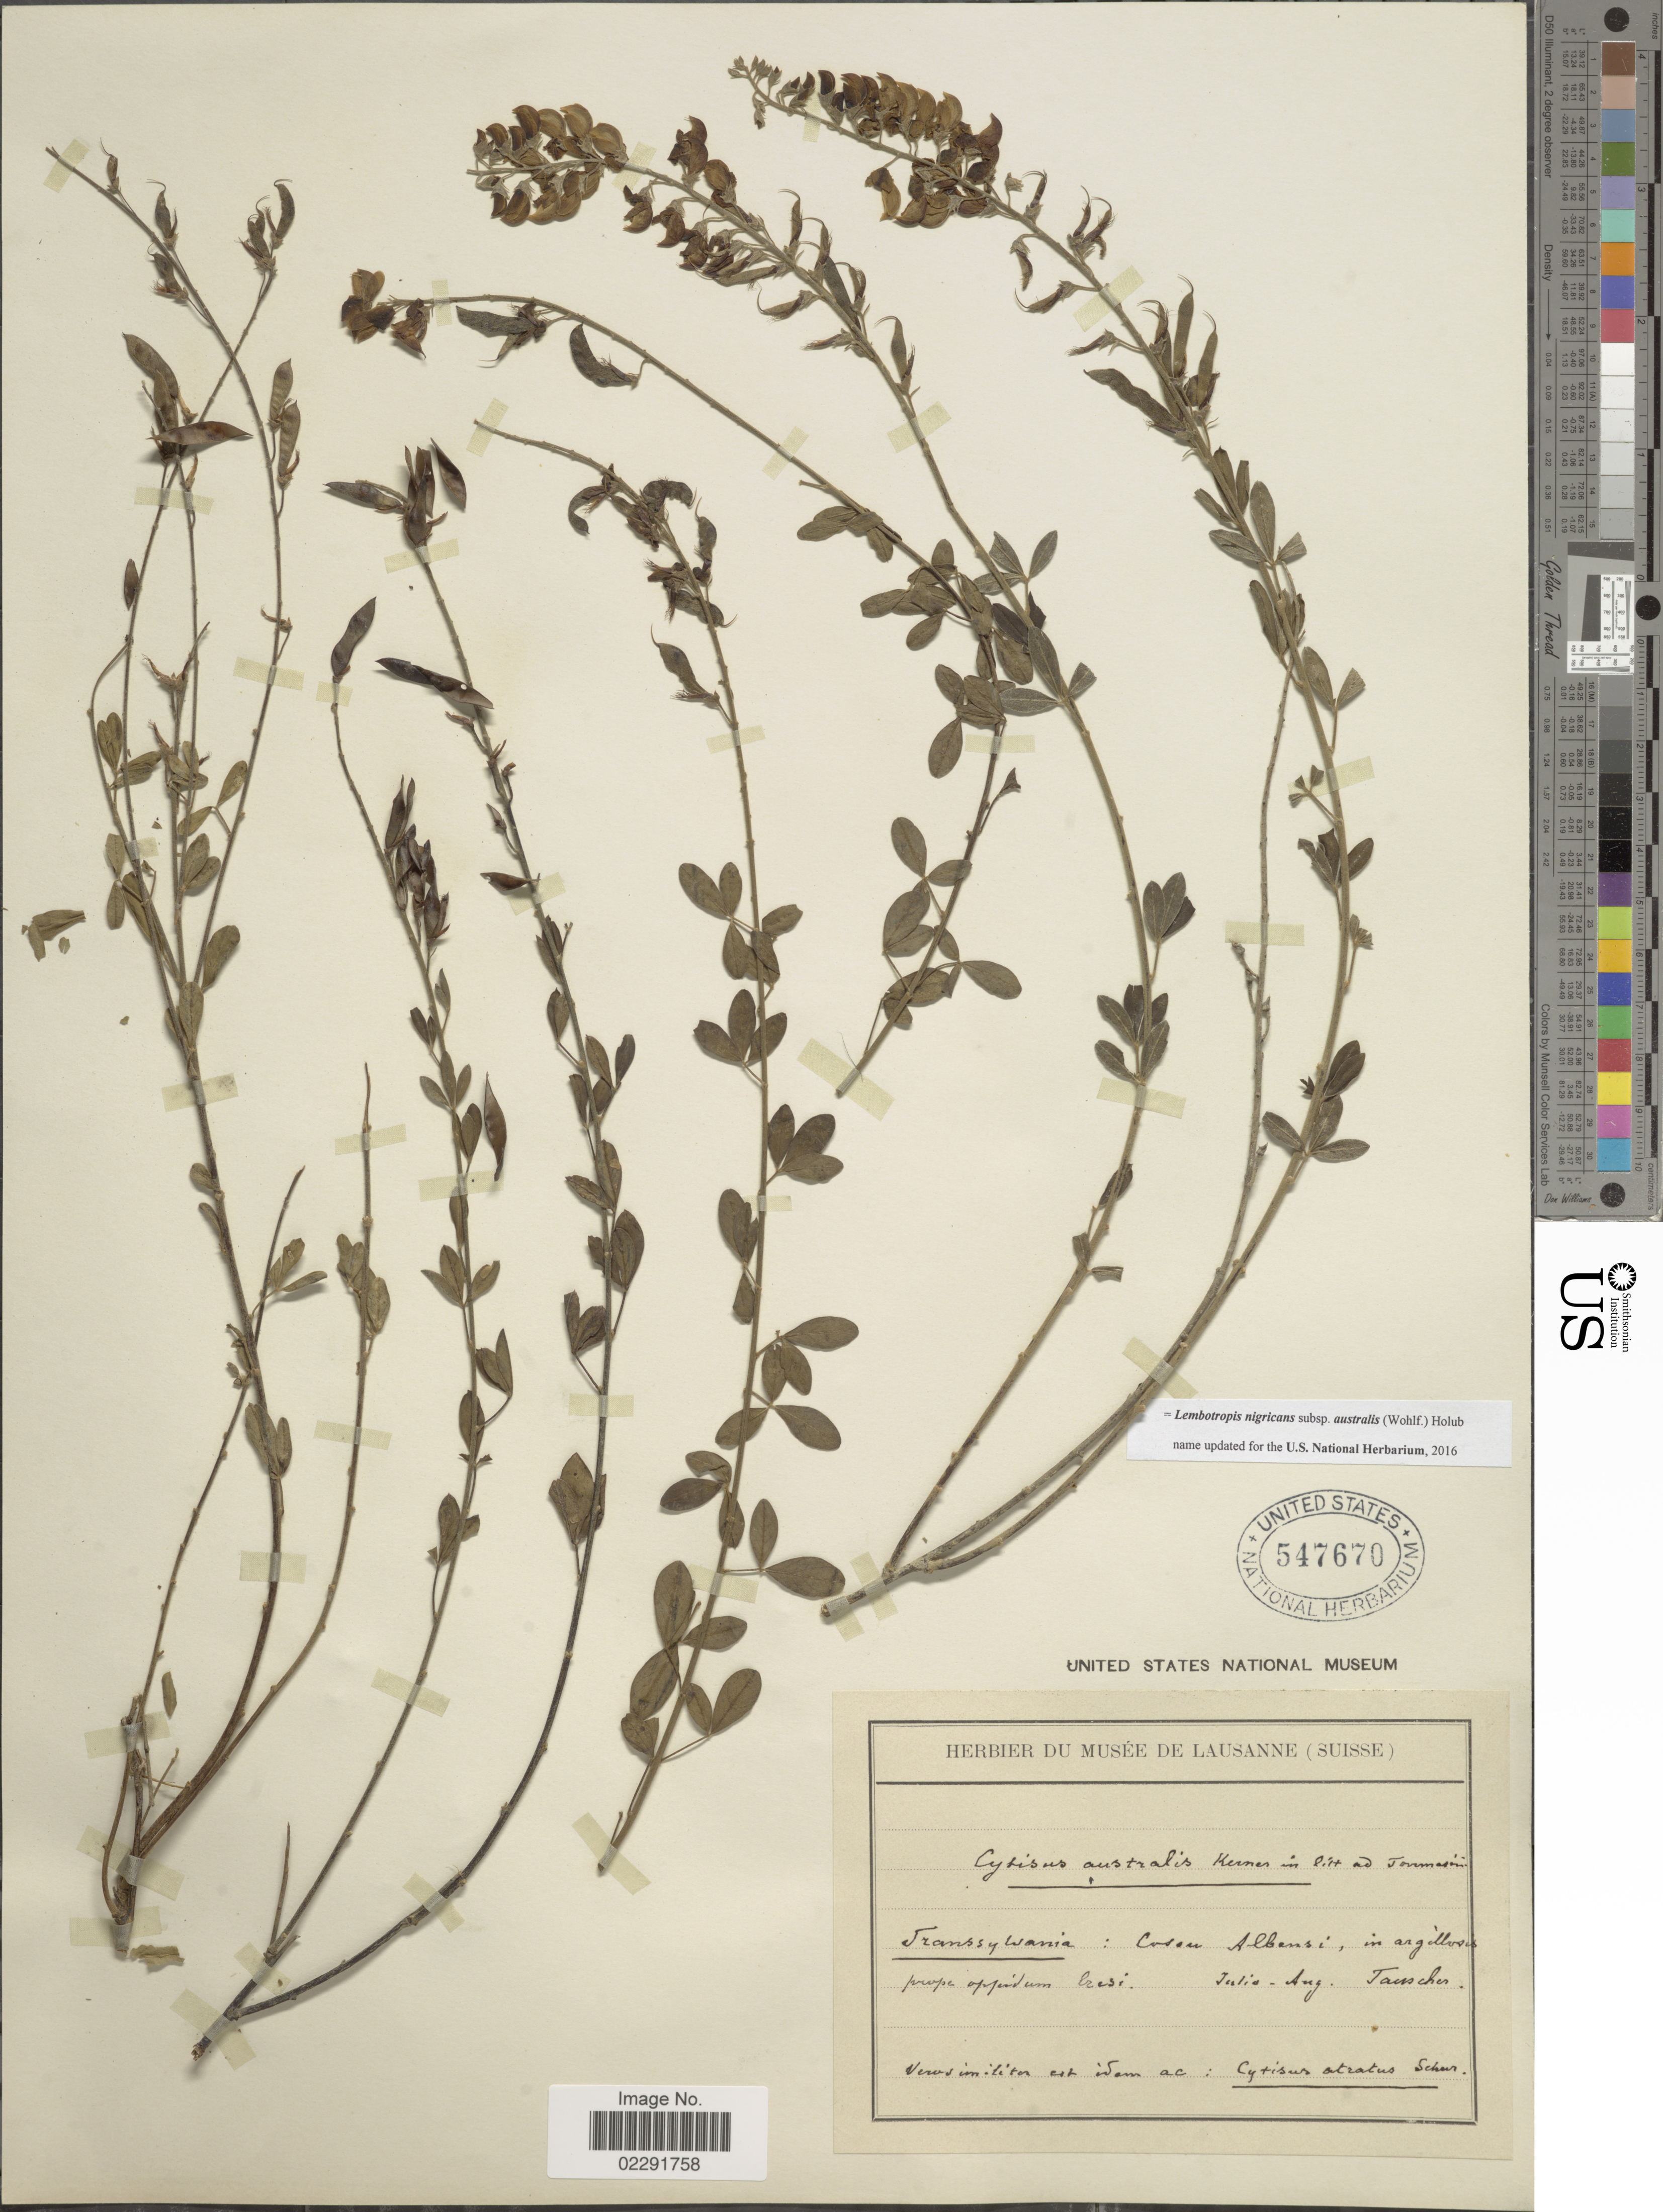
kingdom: Plantae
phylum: Tracheophyta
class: Magnoliopsida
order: Fabales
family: Fabaceae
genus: Lembotropis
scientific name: Lembotropis nigricans subsp. australis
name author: (Wohlf.) Holub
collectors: Tauscher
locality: Transsylvania: Coson Albensi, in argillosis prope oppidum Cresi. [interpreted]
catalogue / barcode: US 547670